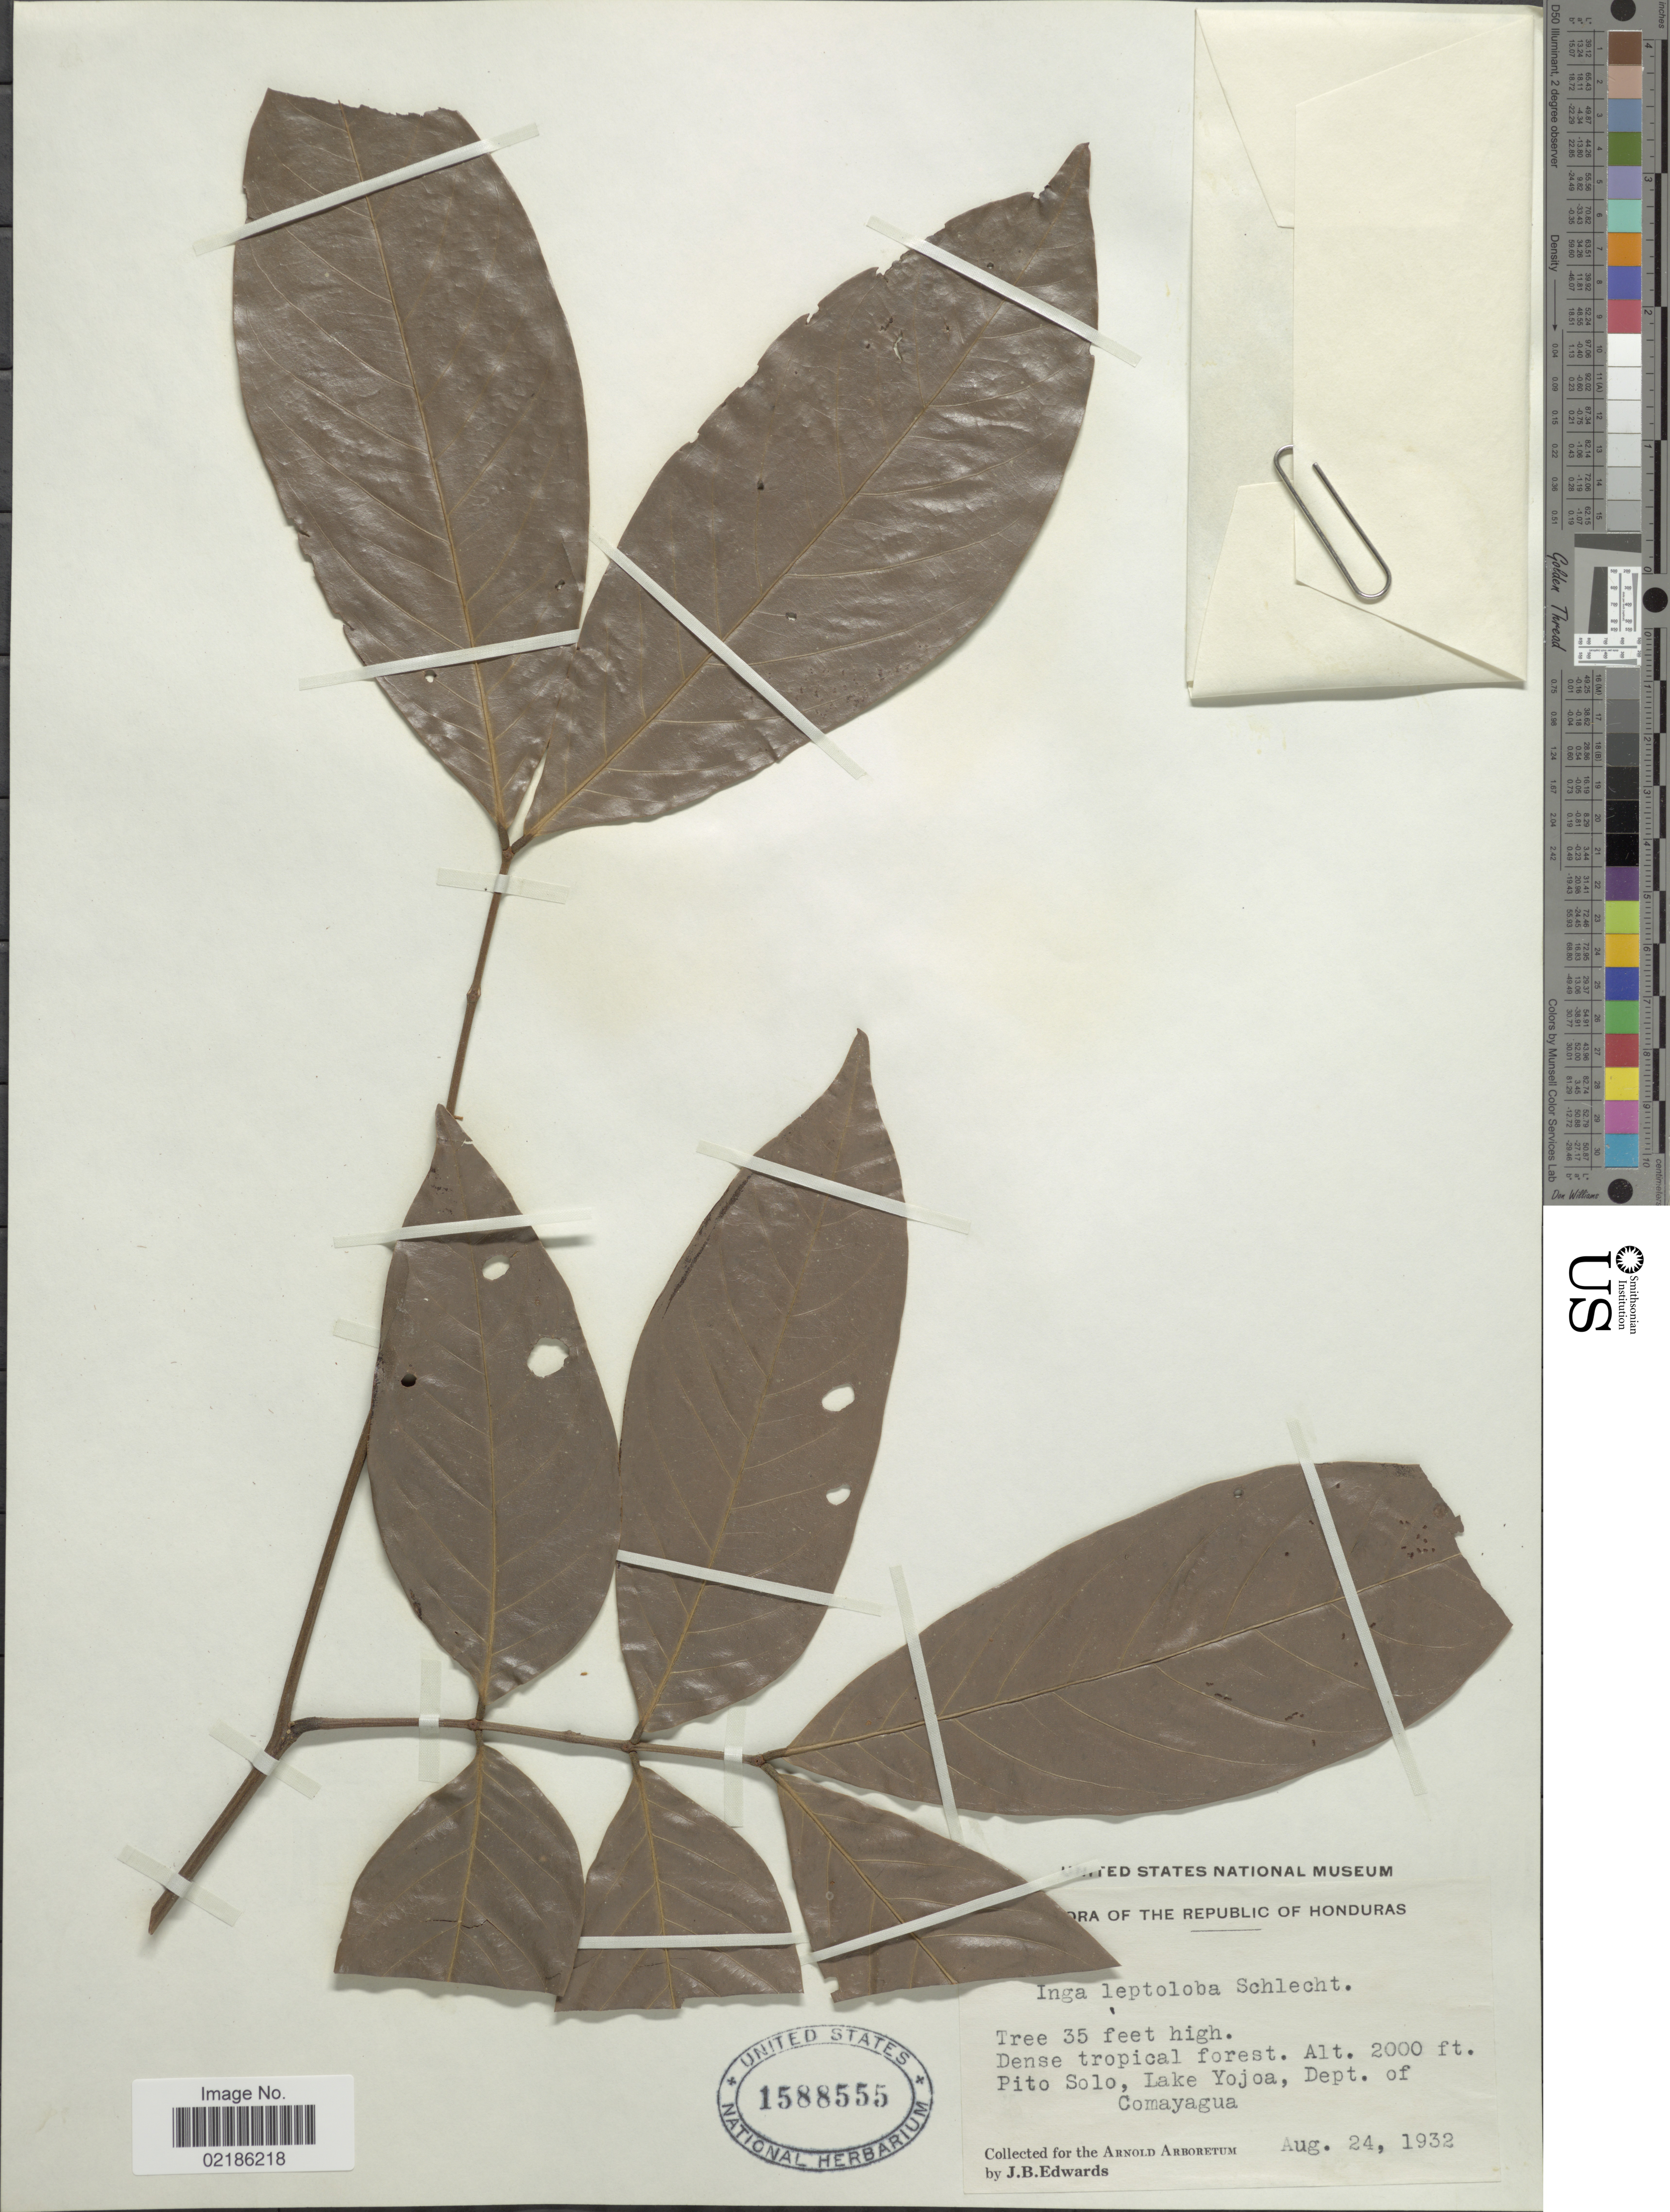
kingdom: Plantae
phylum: Tracheophyta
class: Magnoliopsida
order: Fabales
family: Fabaceae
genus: Inga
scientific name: Inga leptoloba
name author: Schltdl.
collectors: J. B. Edwards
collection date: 1932-08-24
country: Honduras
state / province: Comayagua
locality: Republic of Honduras, Pito Solo, Lake Yojoa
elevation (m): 610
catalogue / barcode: US 1588555